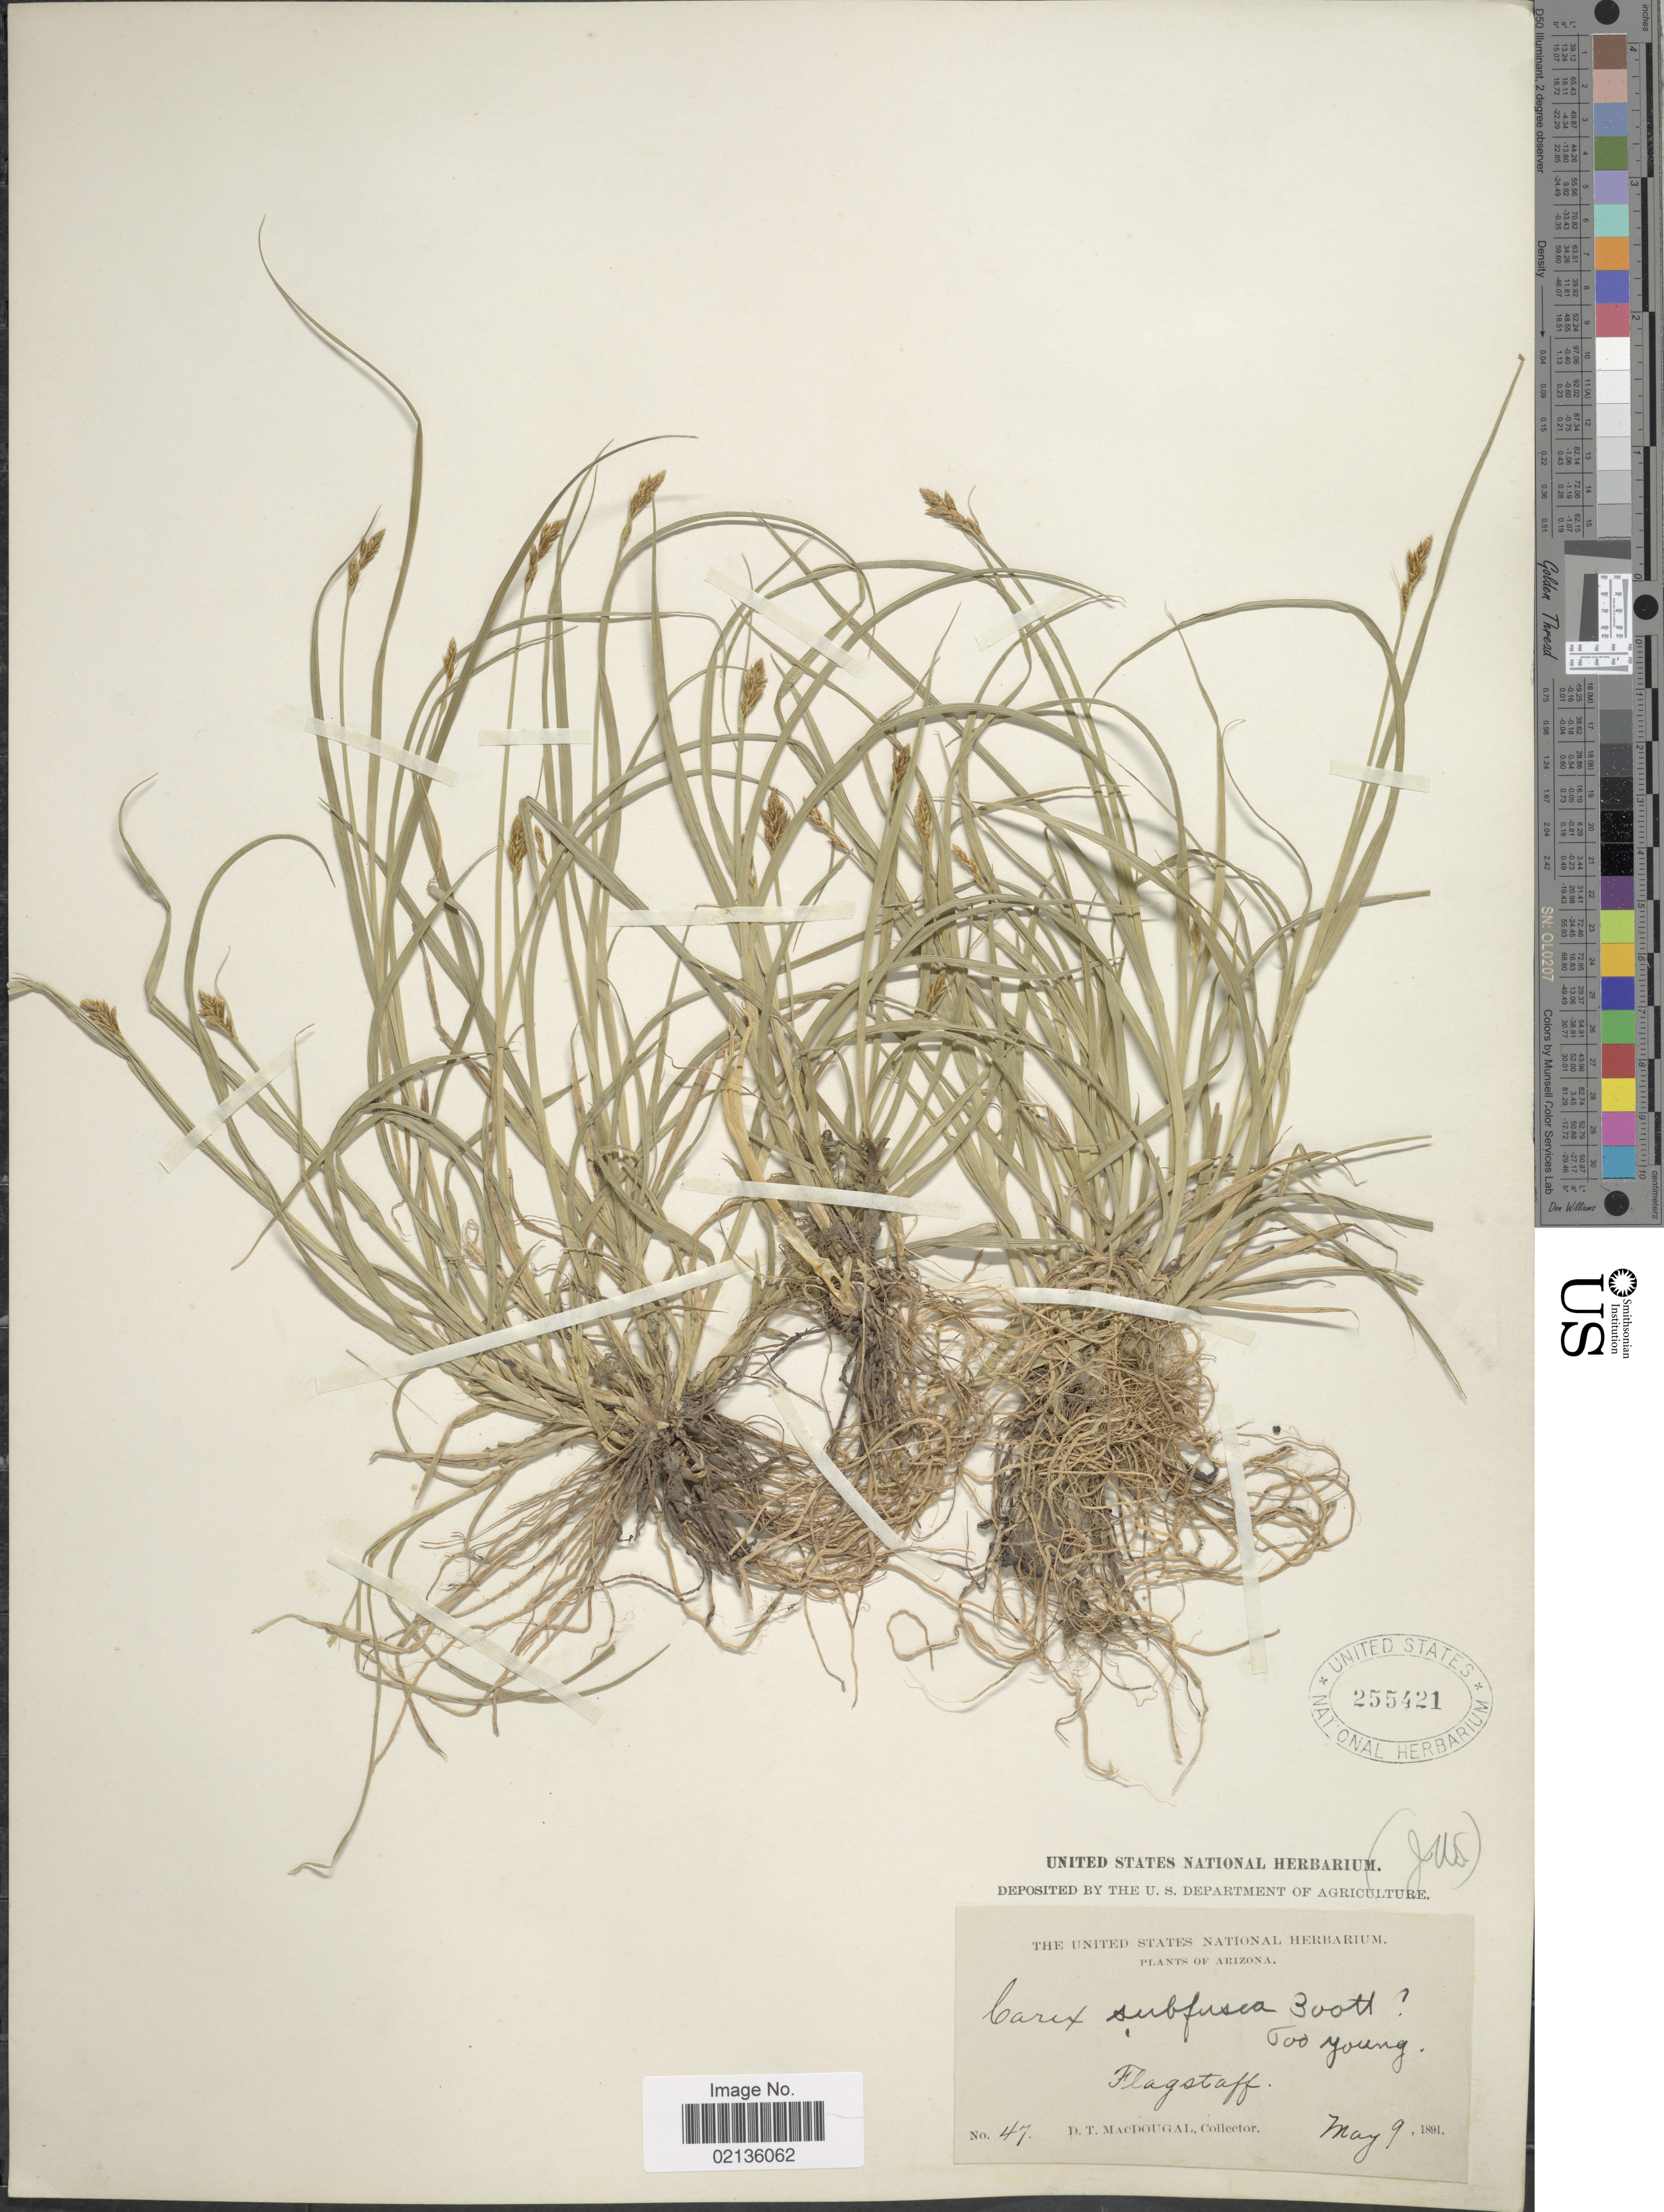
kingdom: Plantae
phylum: Tracheophyta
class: Liliopsida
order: Poales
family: Cyperaceae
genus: Carex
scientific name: Carex subfusca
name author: W. Boott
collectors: D. T. MacDougal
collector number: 47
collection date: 1891-05-09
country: United States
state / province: Arizona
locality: Flagstaff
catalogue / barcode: US 255421